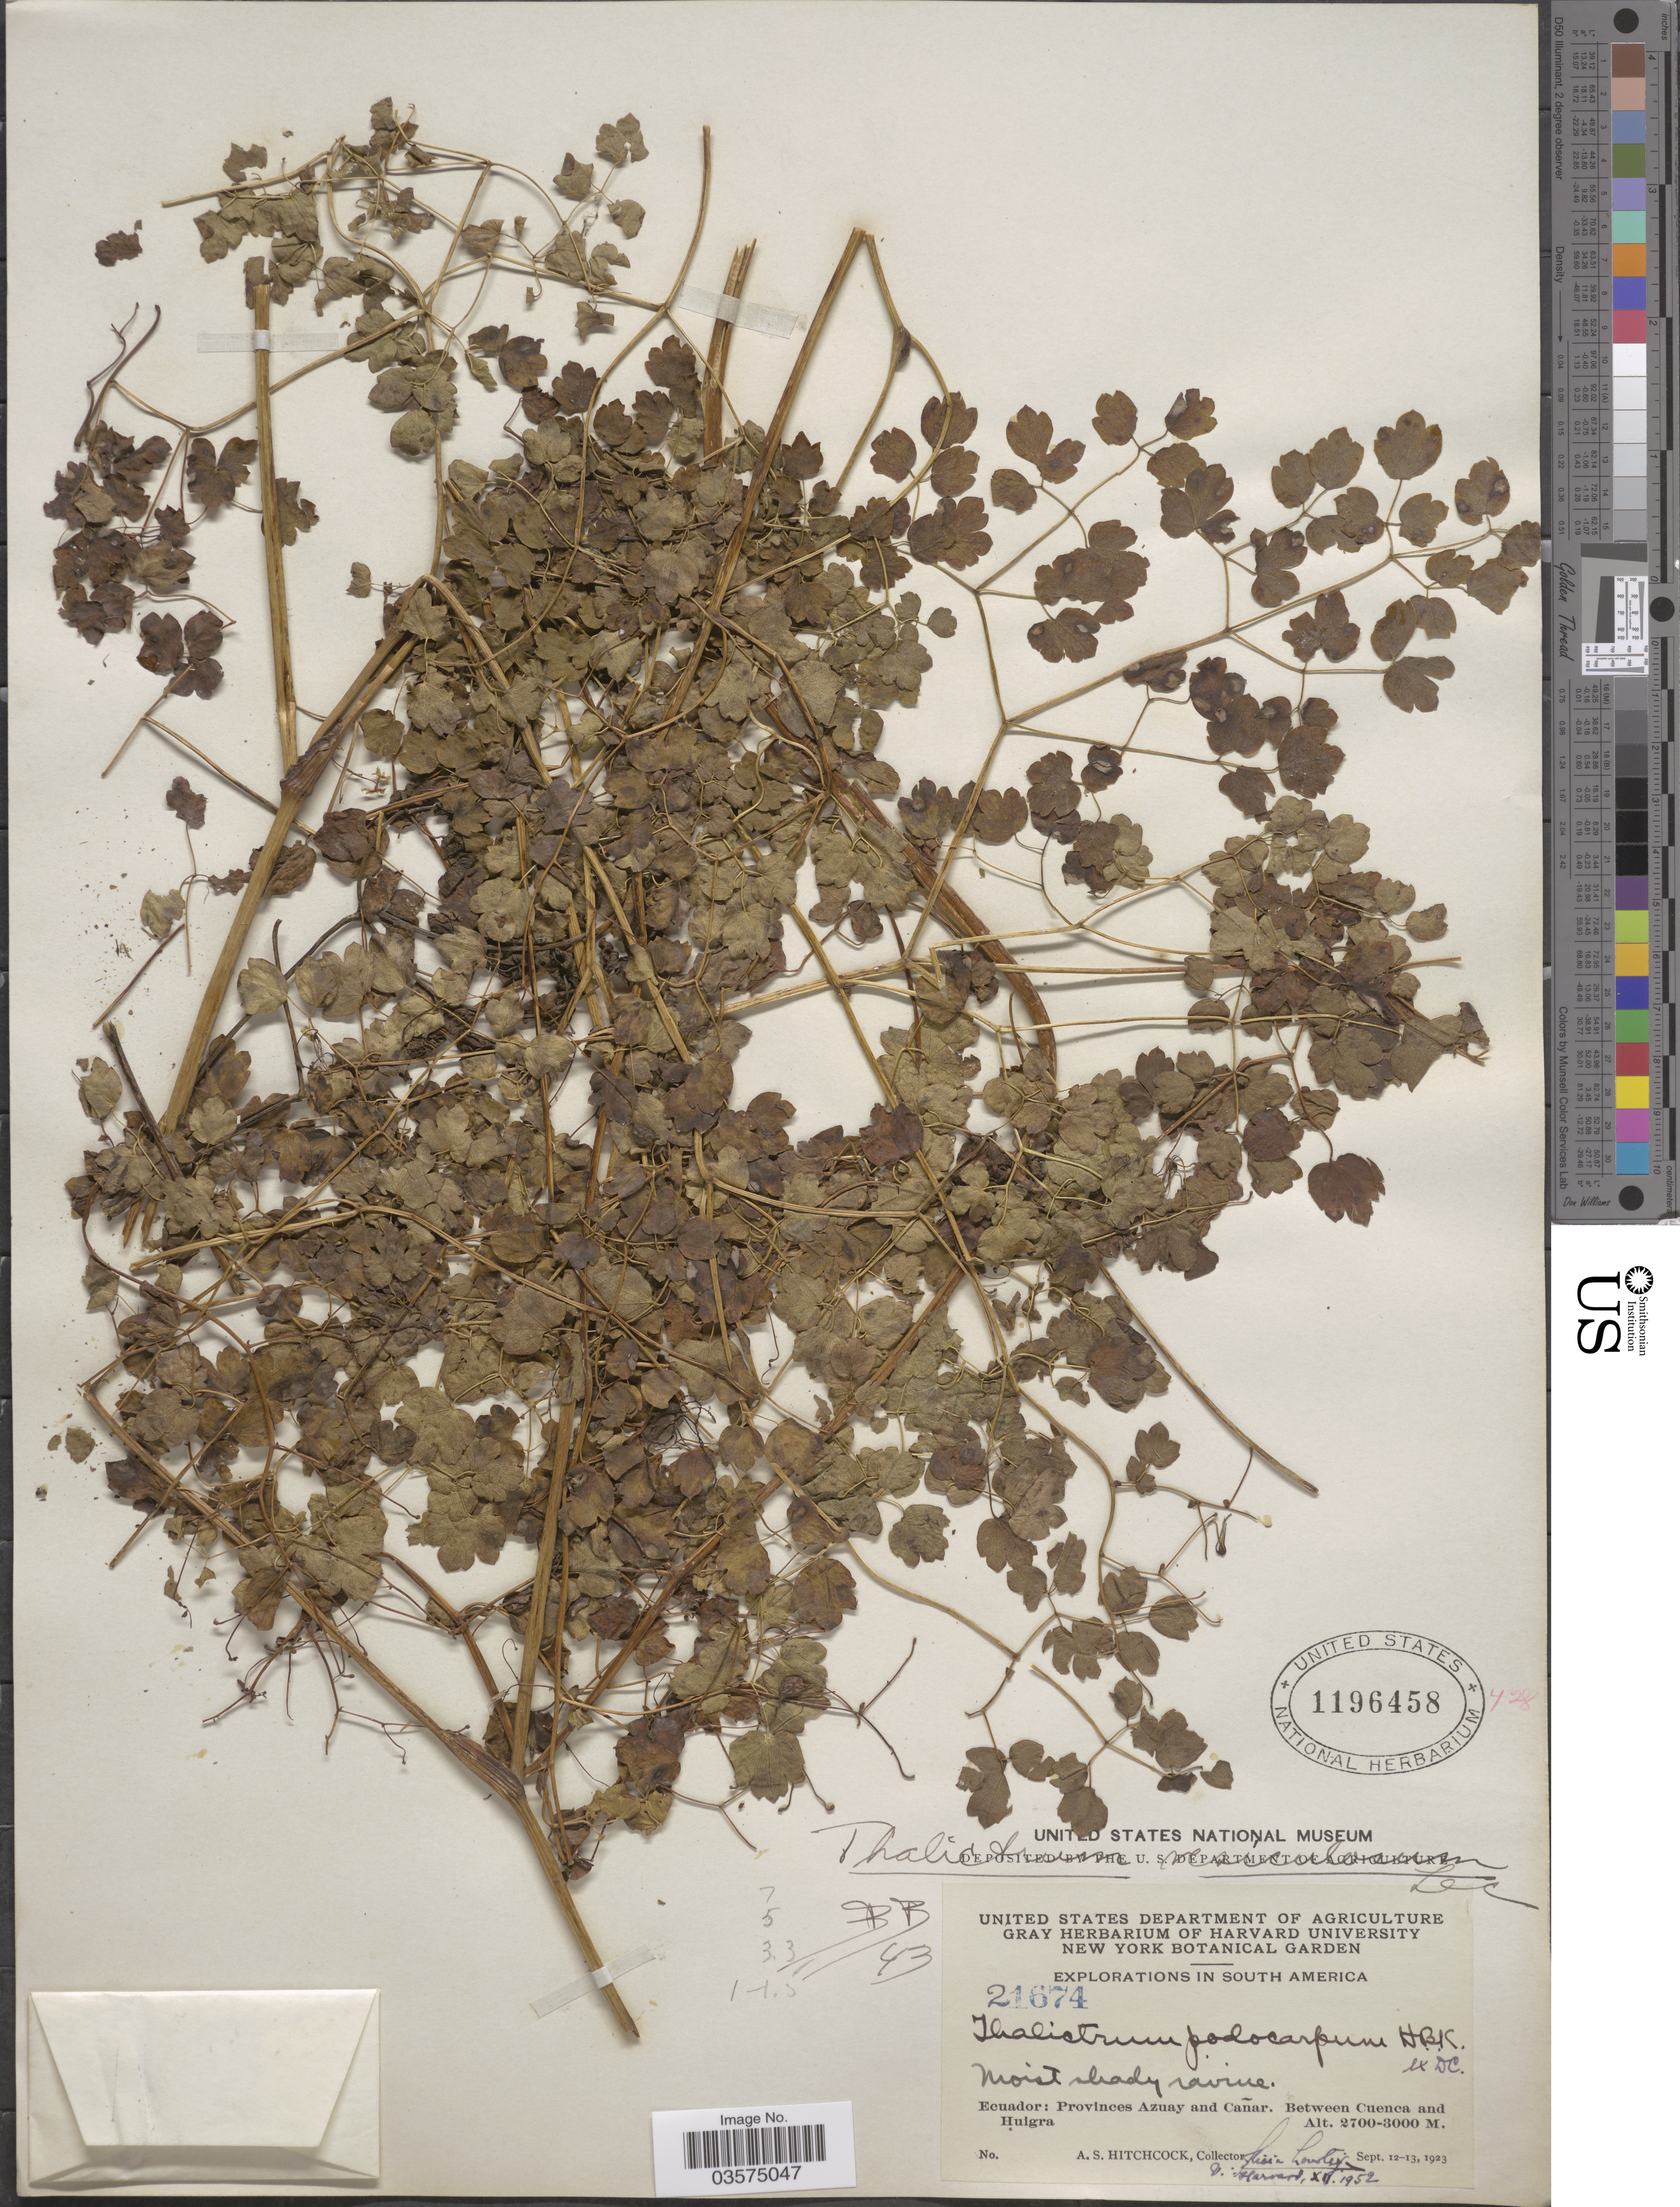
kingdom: Plantae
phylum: Tracheophyta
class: Magnoliopsida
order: Ranunculales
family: Ranunculaceae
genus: Thalictrum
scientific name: Thalictrum podocarpum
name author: Kunth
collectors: A. S. Hitchcock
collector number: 21674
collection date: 1923-09-12/1923-09-13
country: Ecuador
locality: Provinces Azuay and Cañar. Between Cuenca and Huigra.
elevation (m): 2700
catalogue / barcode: US 1196458